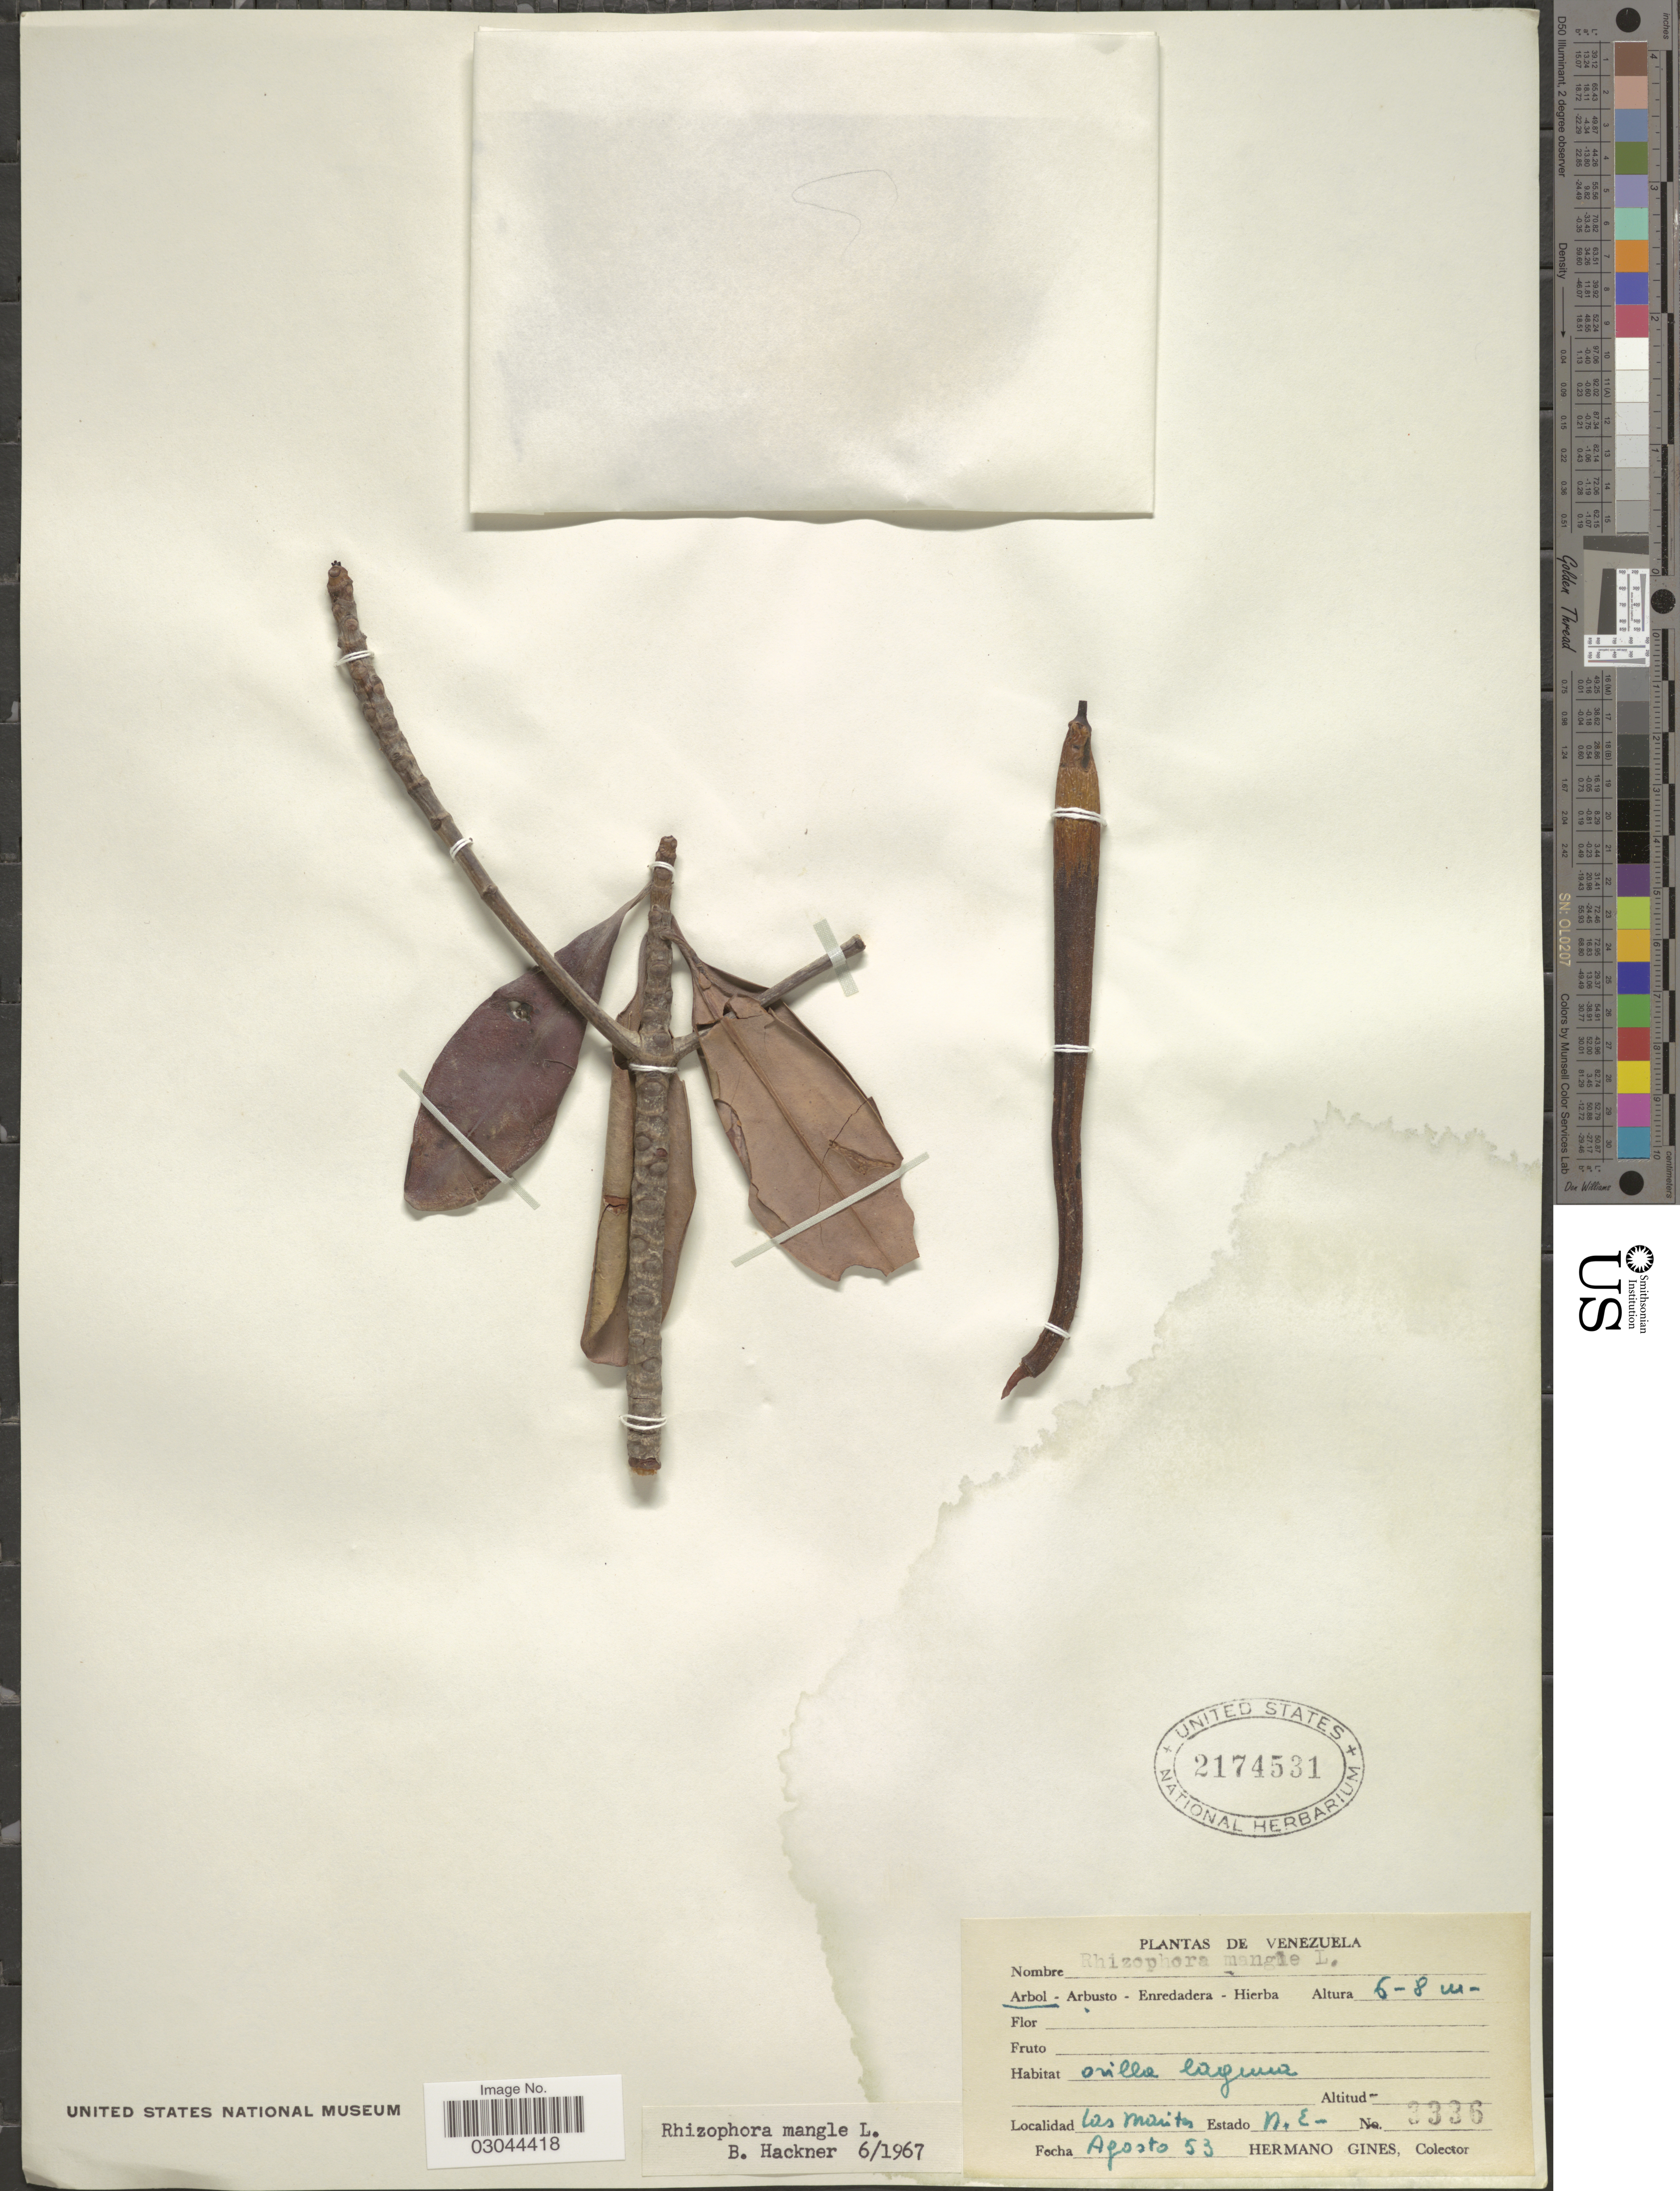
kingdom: Plantae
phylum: Tracheophyta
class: Magnoliopsida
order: Malpighiales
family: Rhizophoraceae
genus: Rhizophora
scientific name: Rhizophora mangle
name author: L.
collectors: Bro. Gines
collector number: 3336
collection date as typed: Transcribed d/m/y: /8/53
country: Venezuela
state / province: Nueva Esparta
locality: Los Moritas. Estado N. E-.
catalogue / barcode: US 2174531